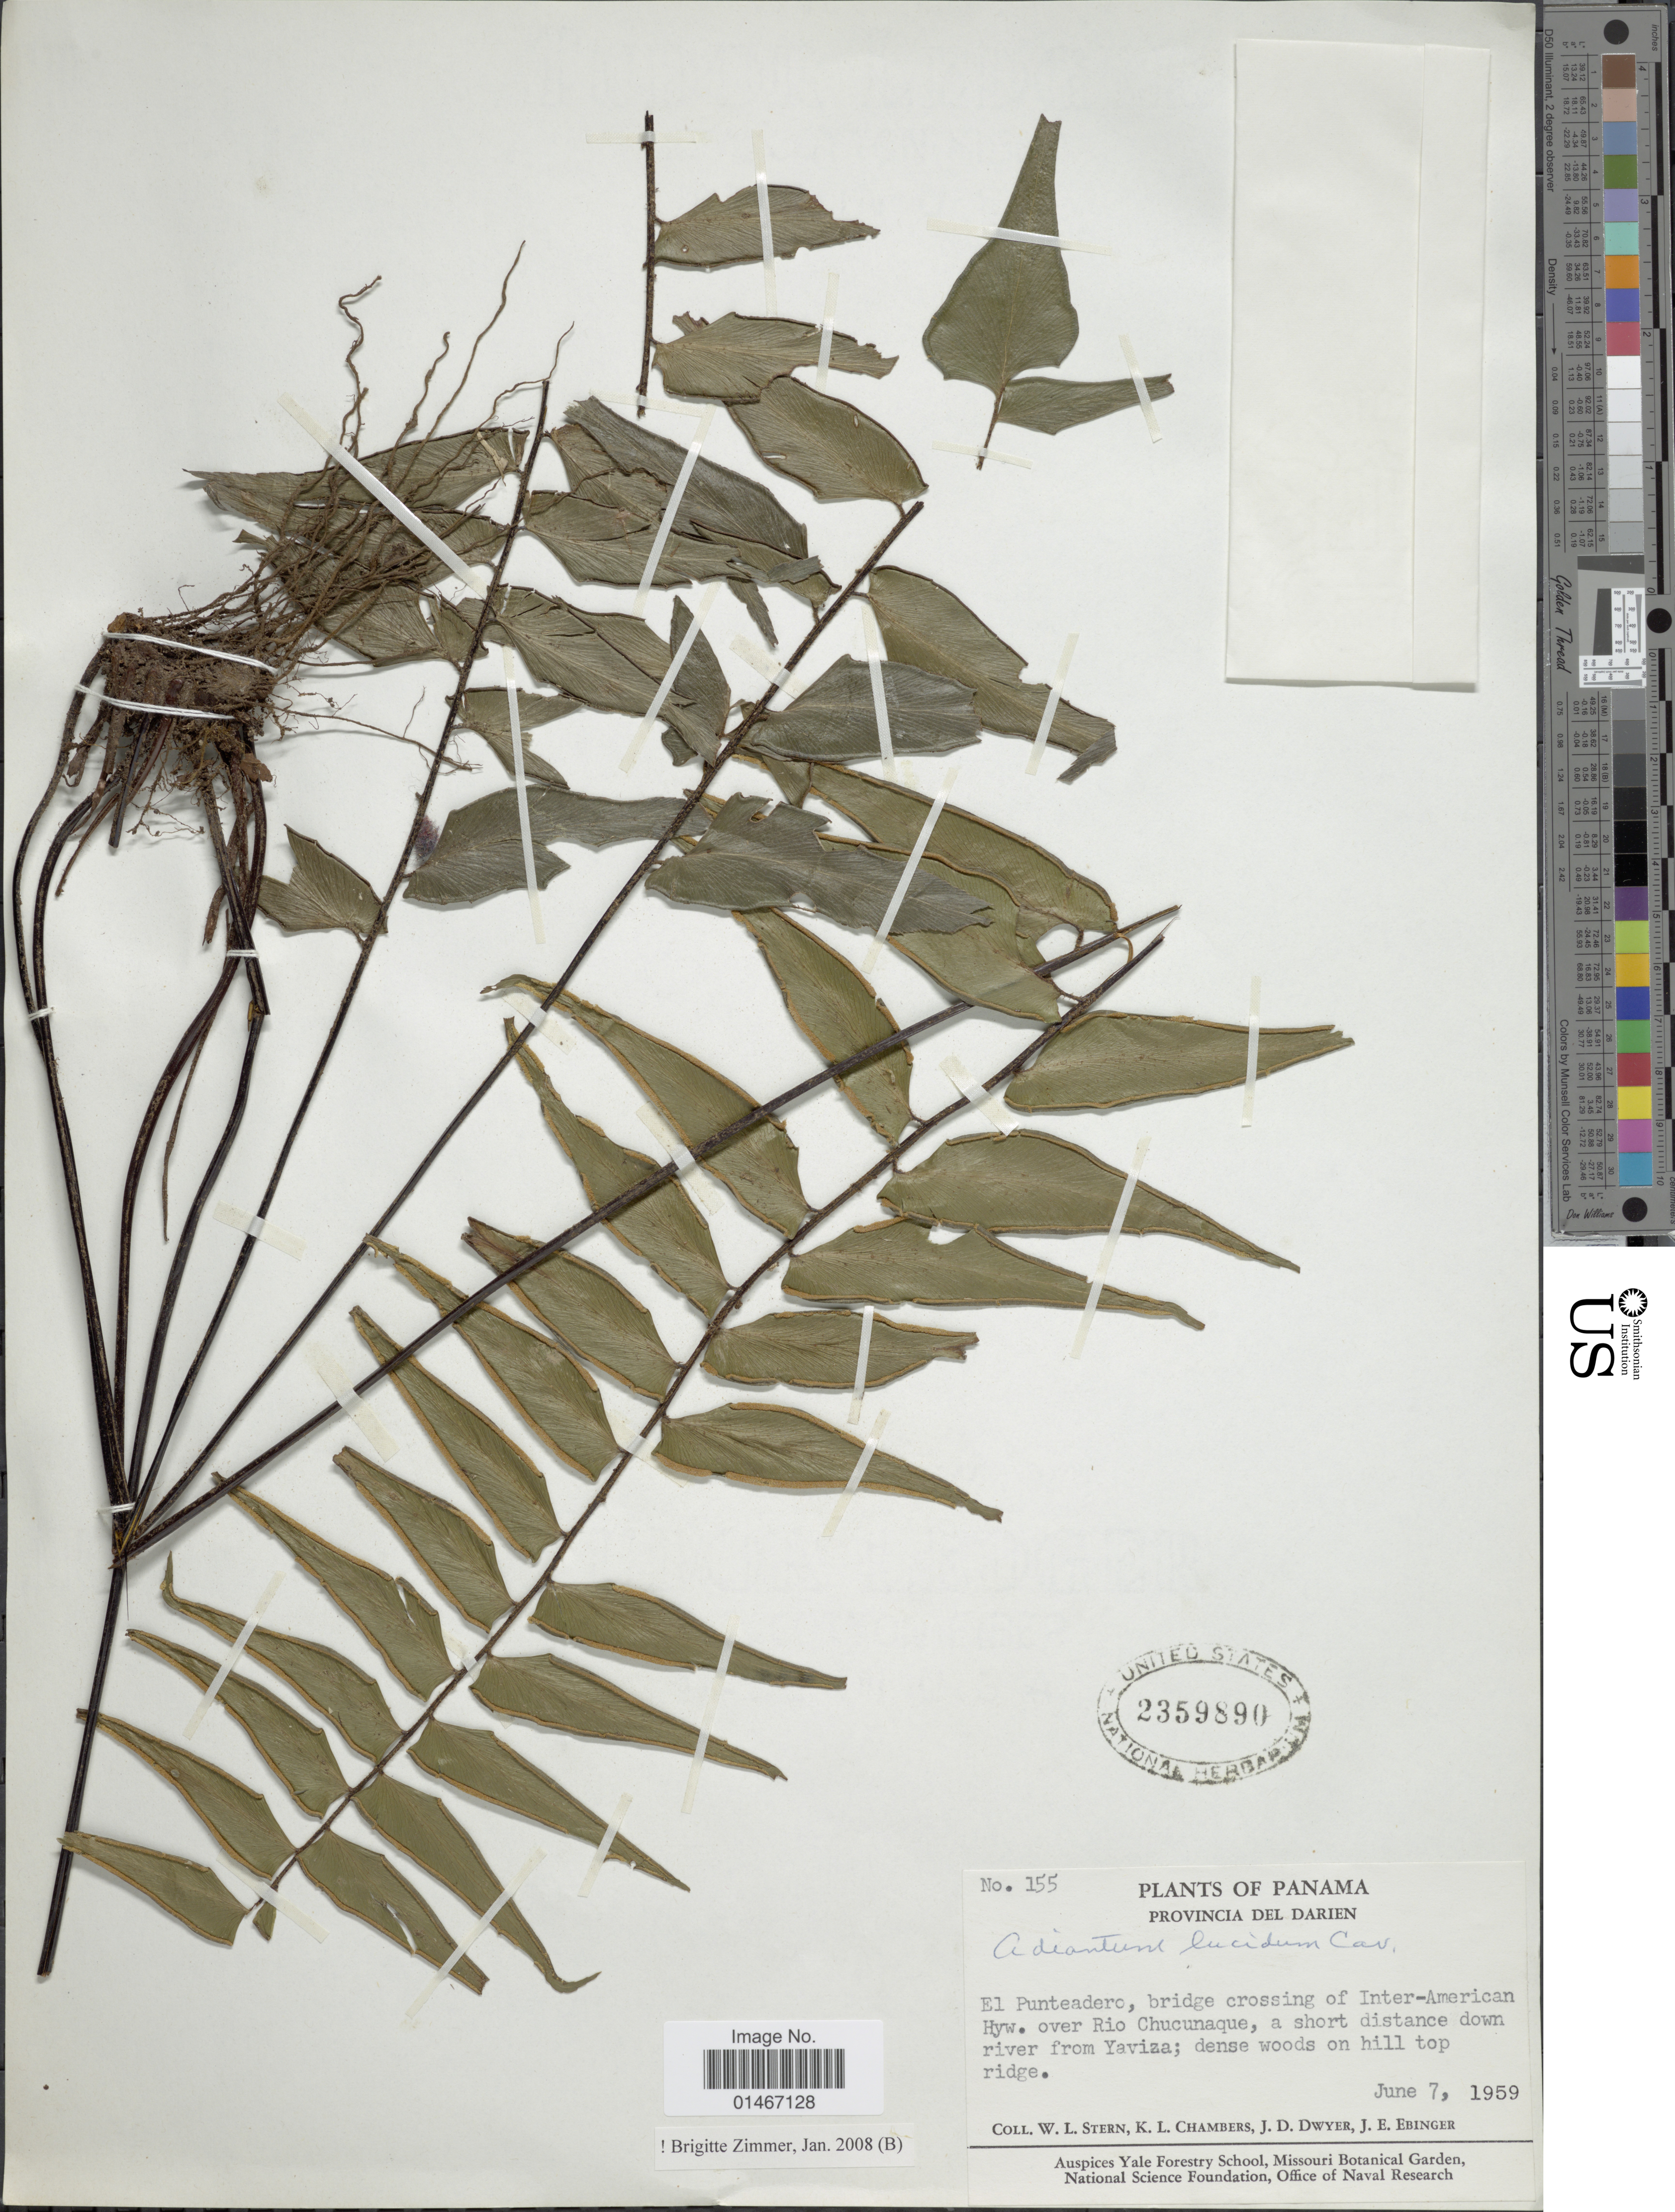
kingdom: Plantae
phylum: Tracheophyta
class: Polypodiopsida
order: Polypodiales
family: Pteridaceae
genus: Adiantum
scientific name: Adiantum lucidum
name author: (Cav.) Sw.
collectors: W. L. Stern, K. Chambers, J. D. Dwyer & J. Ebinger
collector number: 155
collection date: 1959-06-07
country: Panama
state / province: Darién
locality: Provincia del Darien. El Punteadero, bridge crossing of Inter-American Hyw. over Rio Chucunaque, a short distance down river from Yaviza; dense woods on hill top ridge.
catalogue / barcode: US 2359890